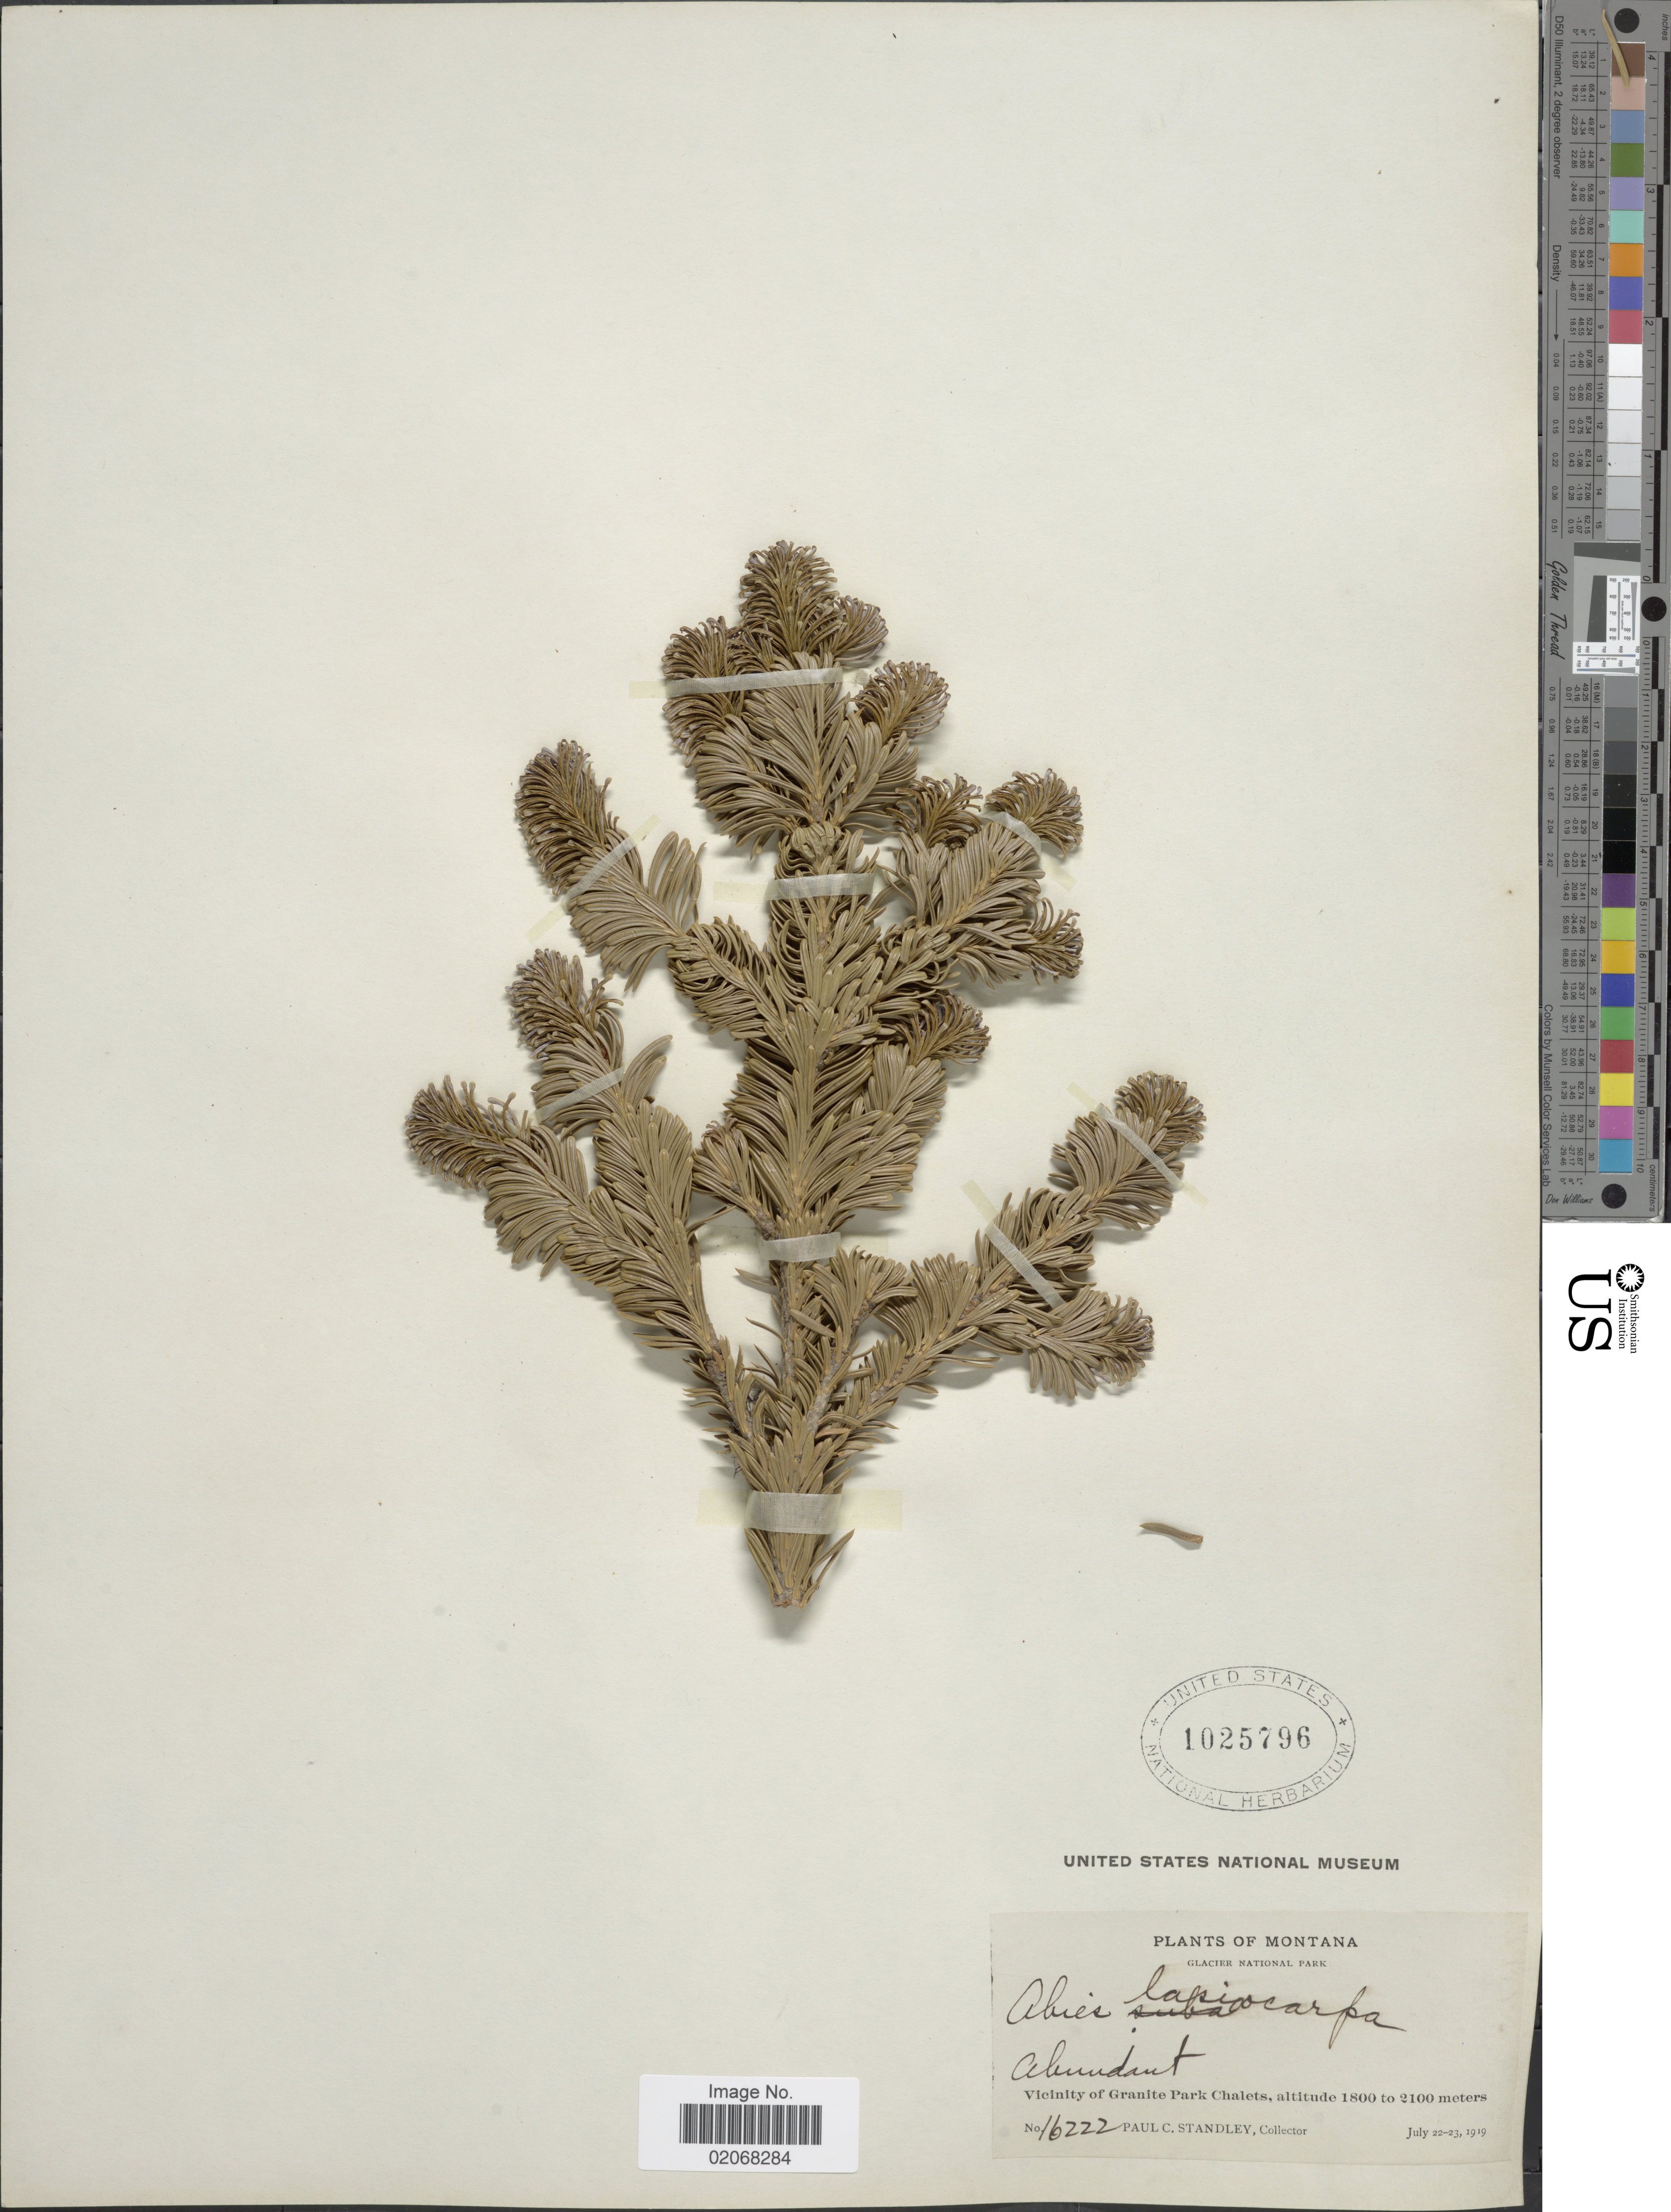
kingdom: Plantae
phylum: Tracheophyta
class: Pinopsida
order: Pinales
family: Pinaceae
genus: Abies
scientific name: Abies lasiocarpa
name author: (Hook.) Nutt.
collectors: P. C. Standley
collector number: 16222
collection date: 1919-07-22/1919-07-23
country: United States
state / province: Montana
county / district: Glacier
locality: Glacier National Park, Abundant, Vicinity of Granite Park Chalets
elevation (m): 1800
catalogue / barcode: US 1025796